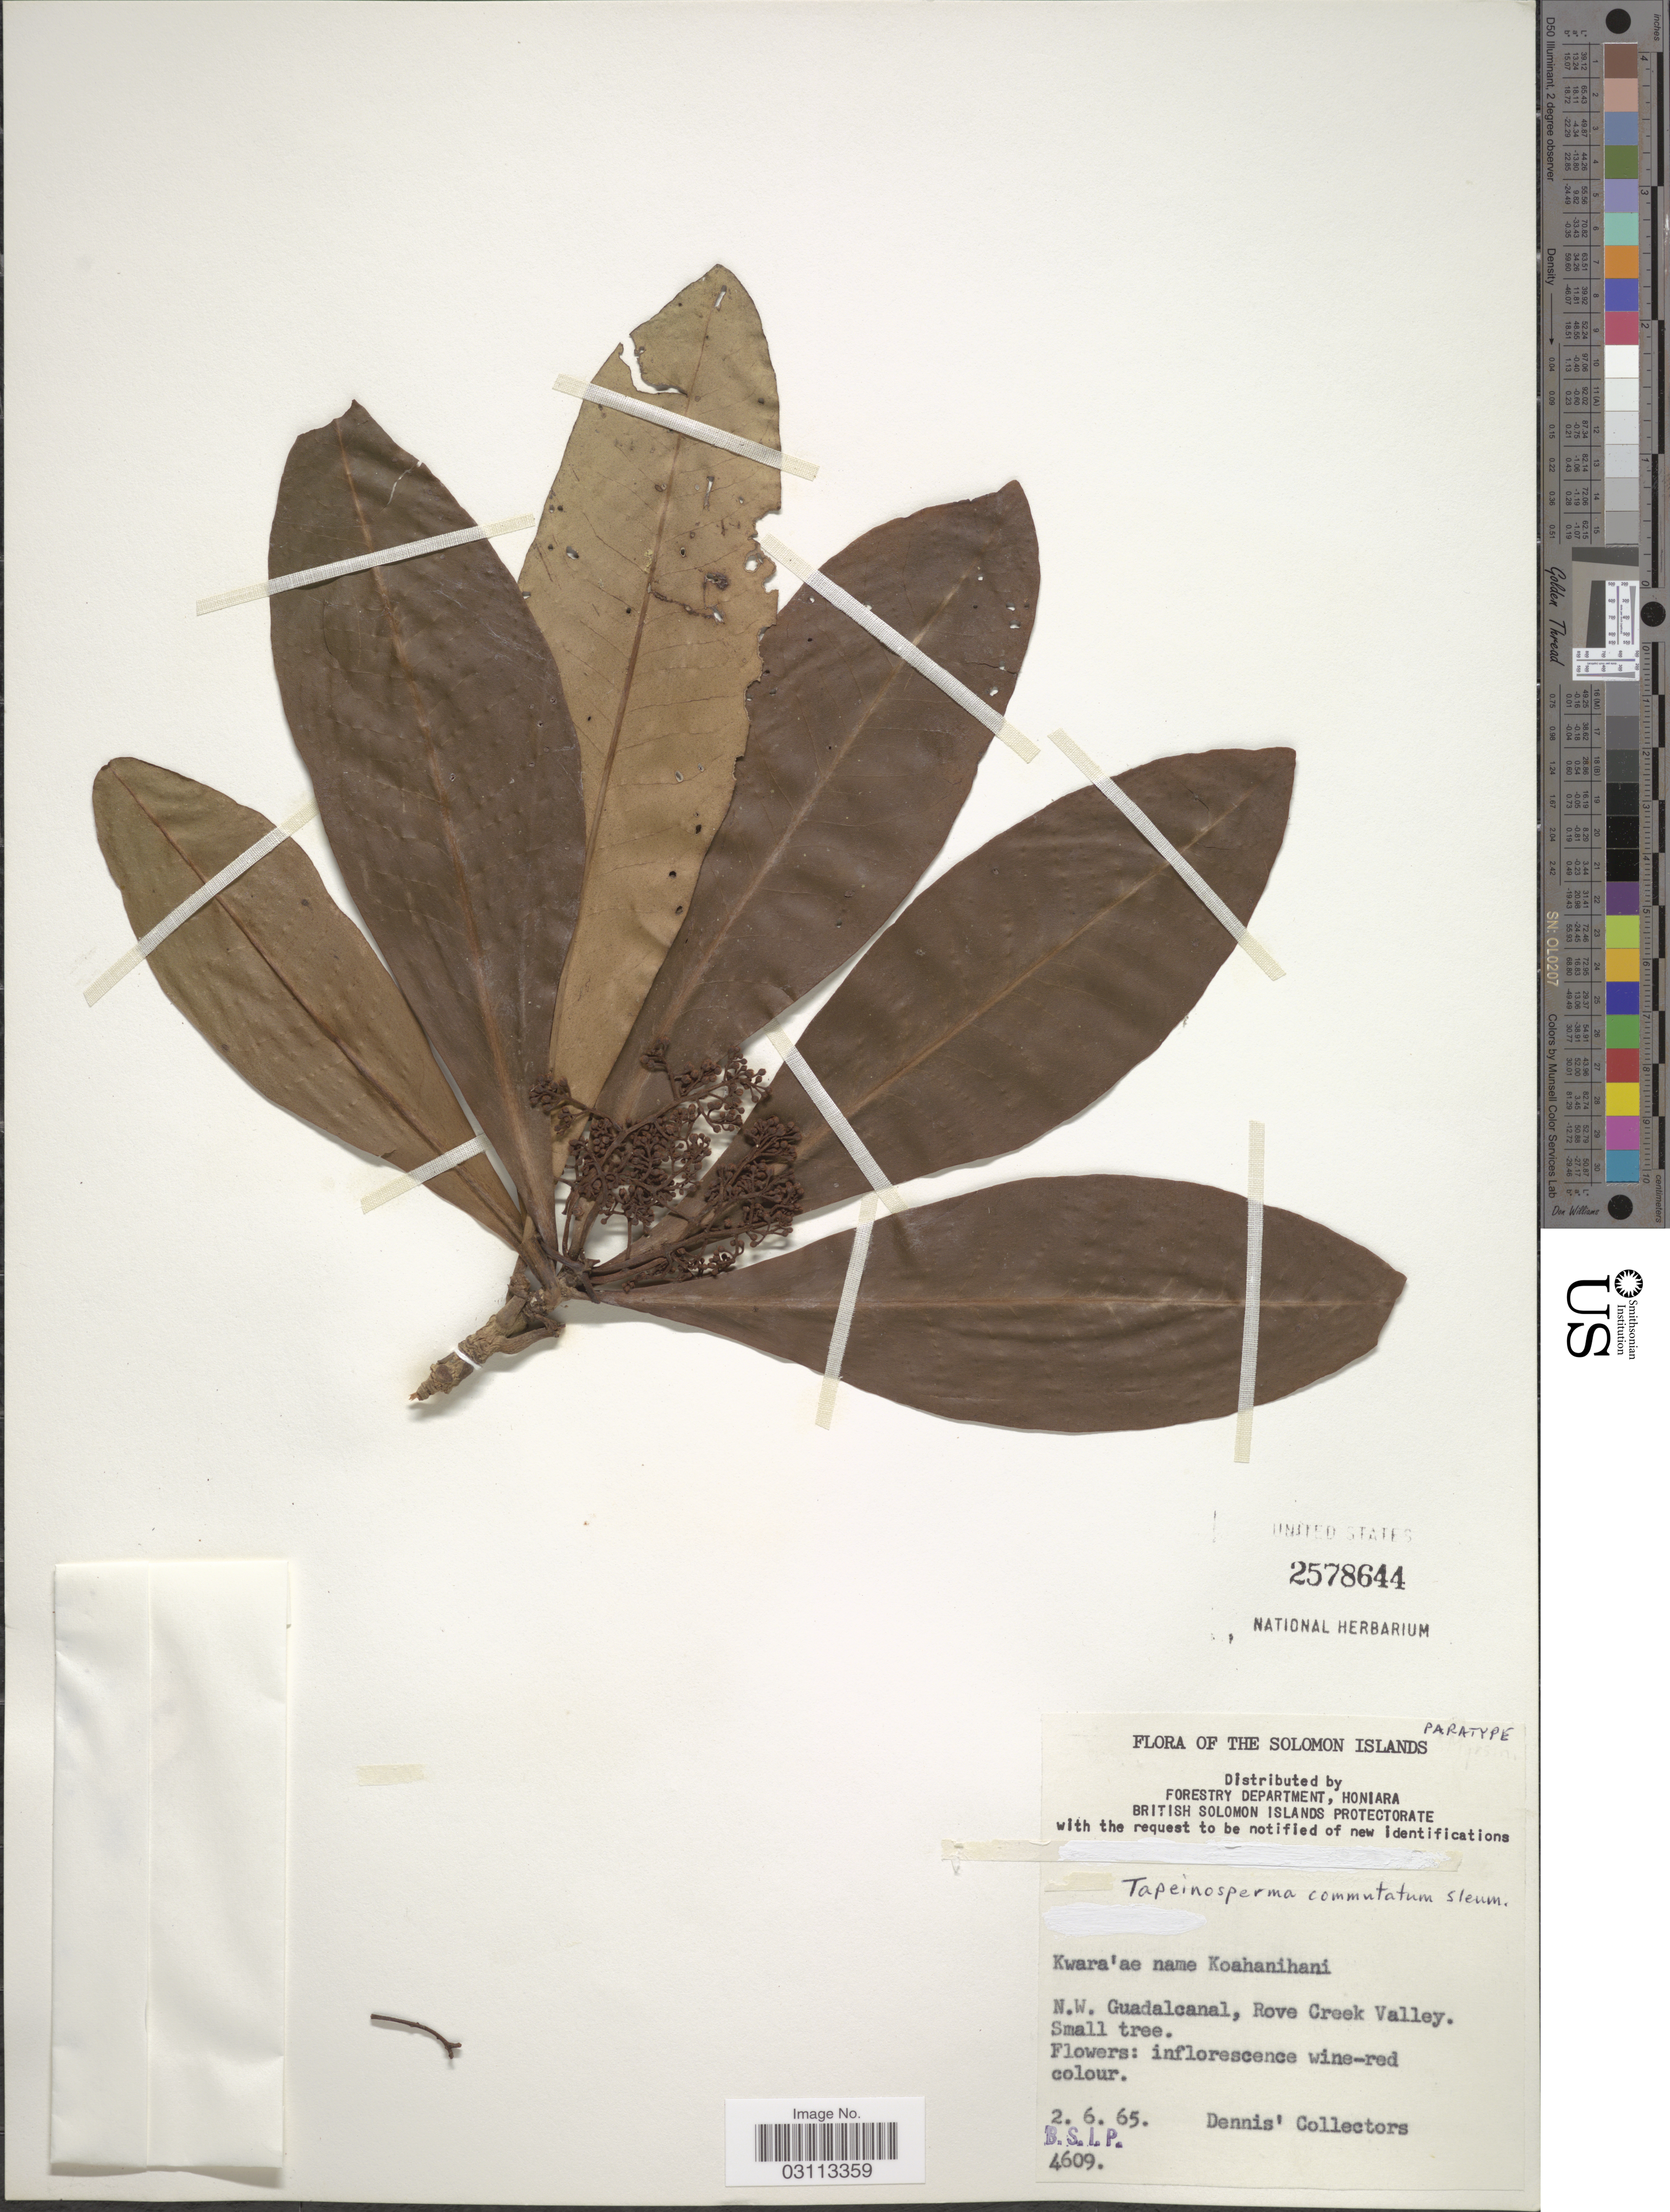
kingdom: Plantae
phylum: Tracheophyta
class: Magnoliopsida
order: Ericales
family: Primulaceae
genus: Tapeinosperma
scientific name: Tapeinosperma commutatum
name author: Sleumer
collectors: Dennis' Collectors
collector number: BSIP4609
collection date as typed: Transcribed d/m/y: 2/6/65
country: Solomon Islands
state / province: Solomon Islands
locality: N.W. Guadalcanal, Rove Creek Valley.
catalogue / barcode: US 2578644